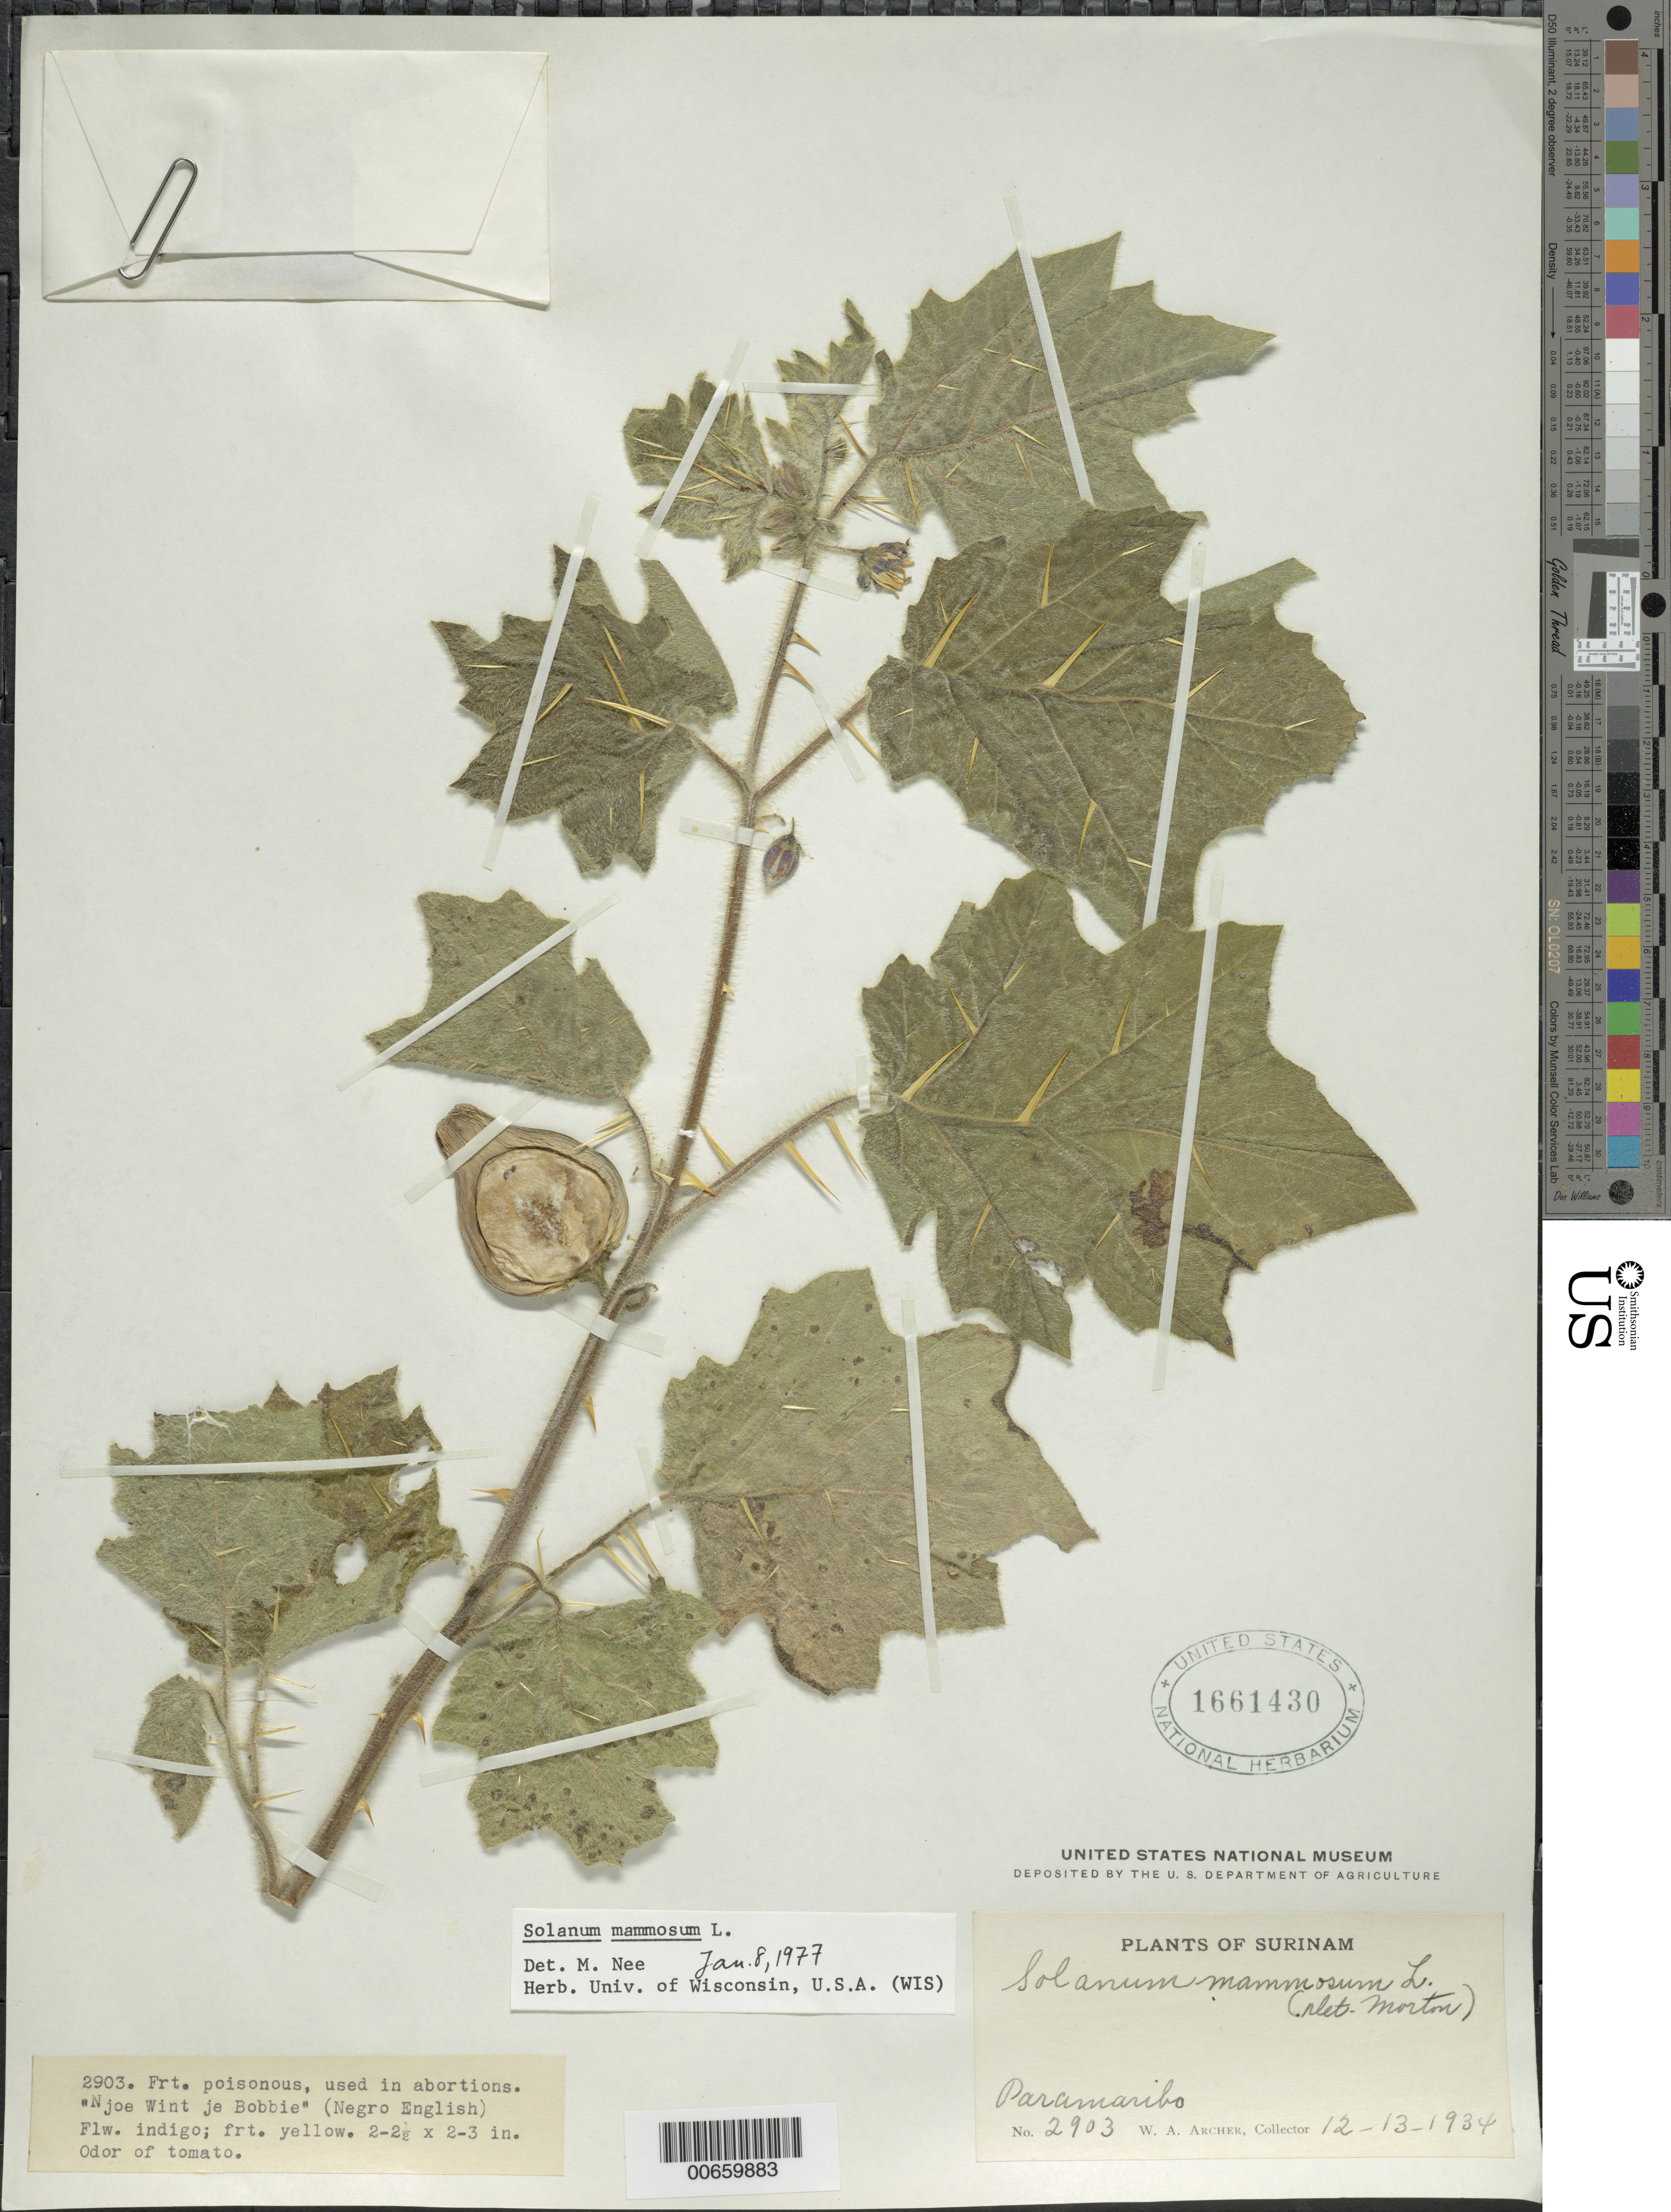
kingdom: Plantae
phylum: Tracheophyta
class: Magnoliopsida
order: Solanales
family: Solanaceae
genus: Solanum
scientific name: Solanum mammosum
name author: L.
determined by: Nee, Michael H.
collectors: A. W. Archer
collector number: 2903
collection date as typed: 12 Dec 1934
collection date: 1934-12-12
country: Suriname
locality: Paramaribo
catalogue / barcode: US 1661430